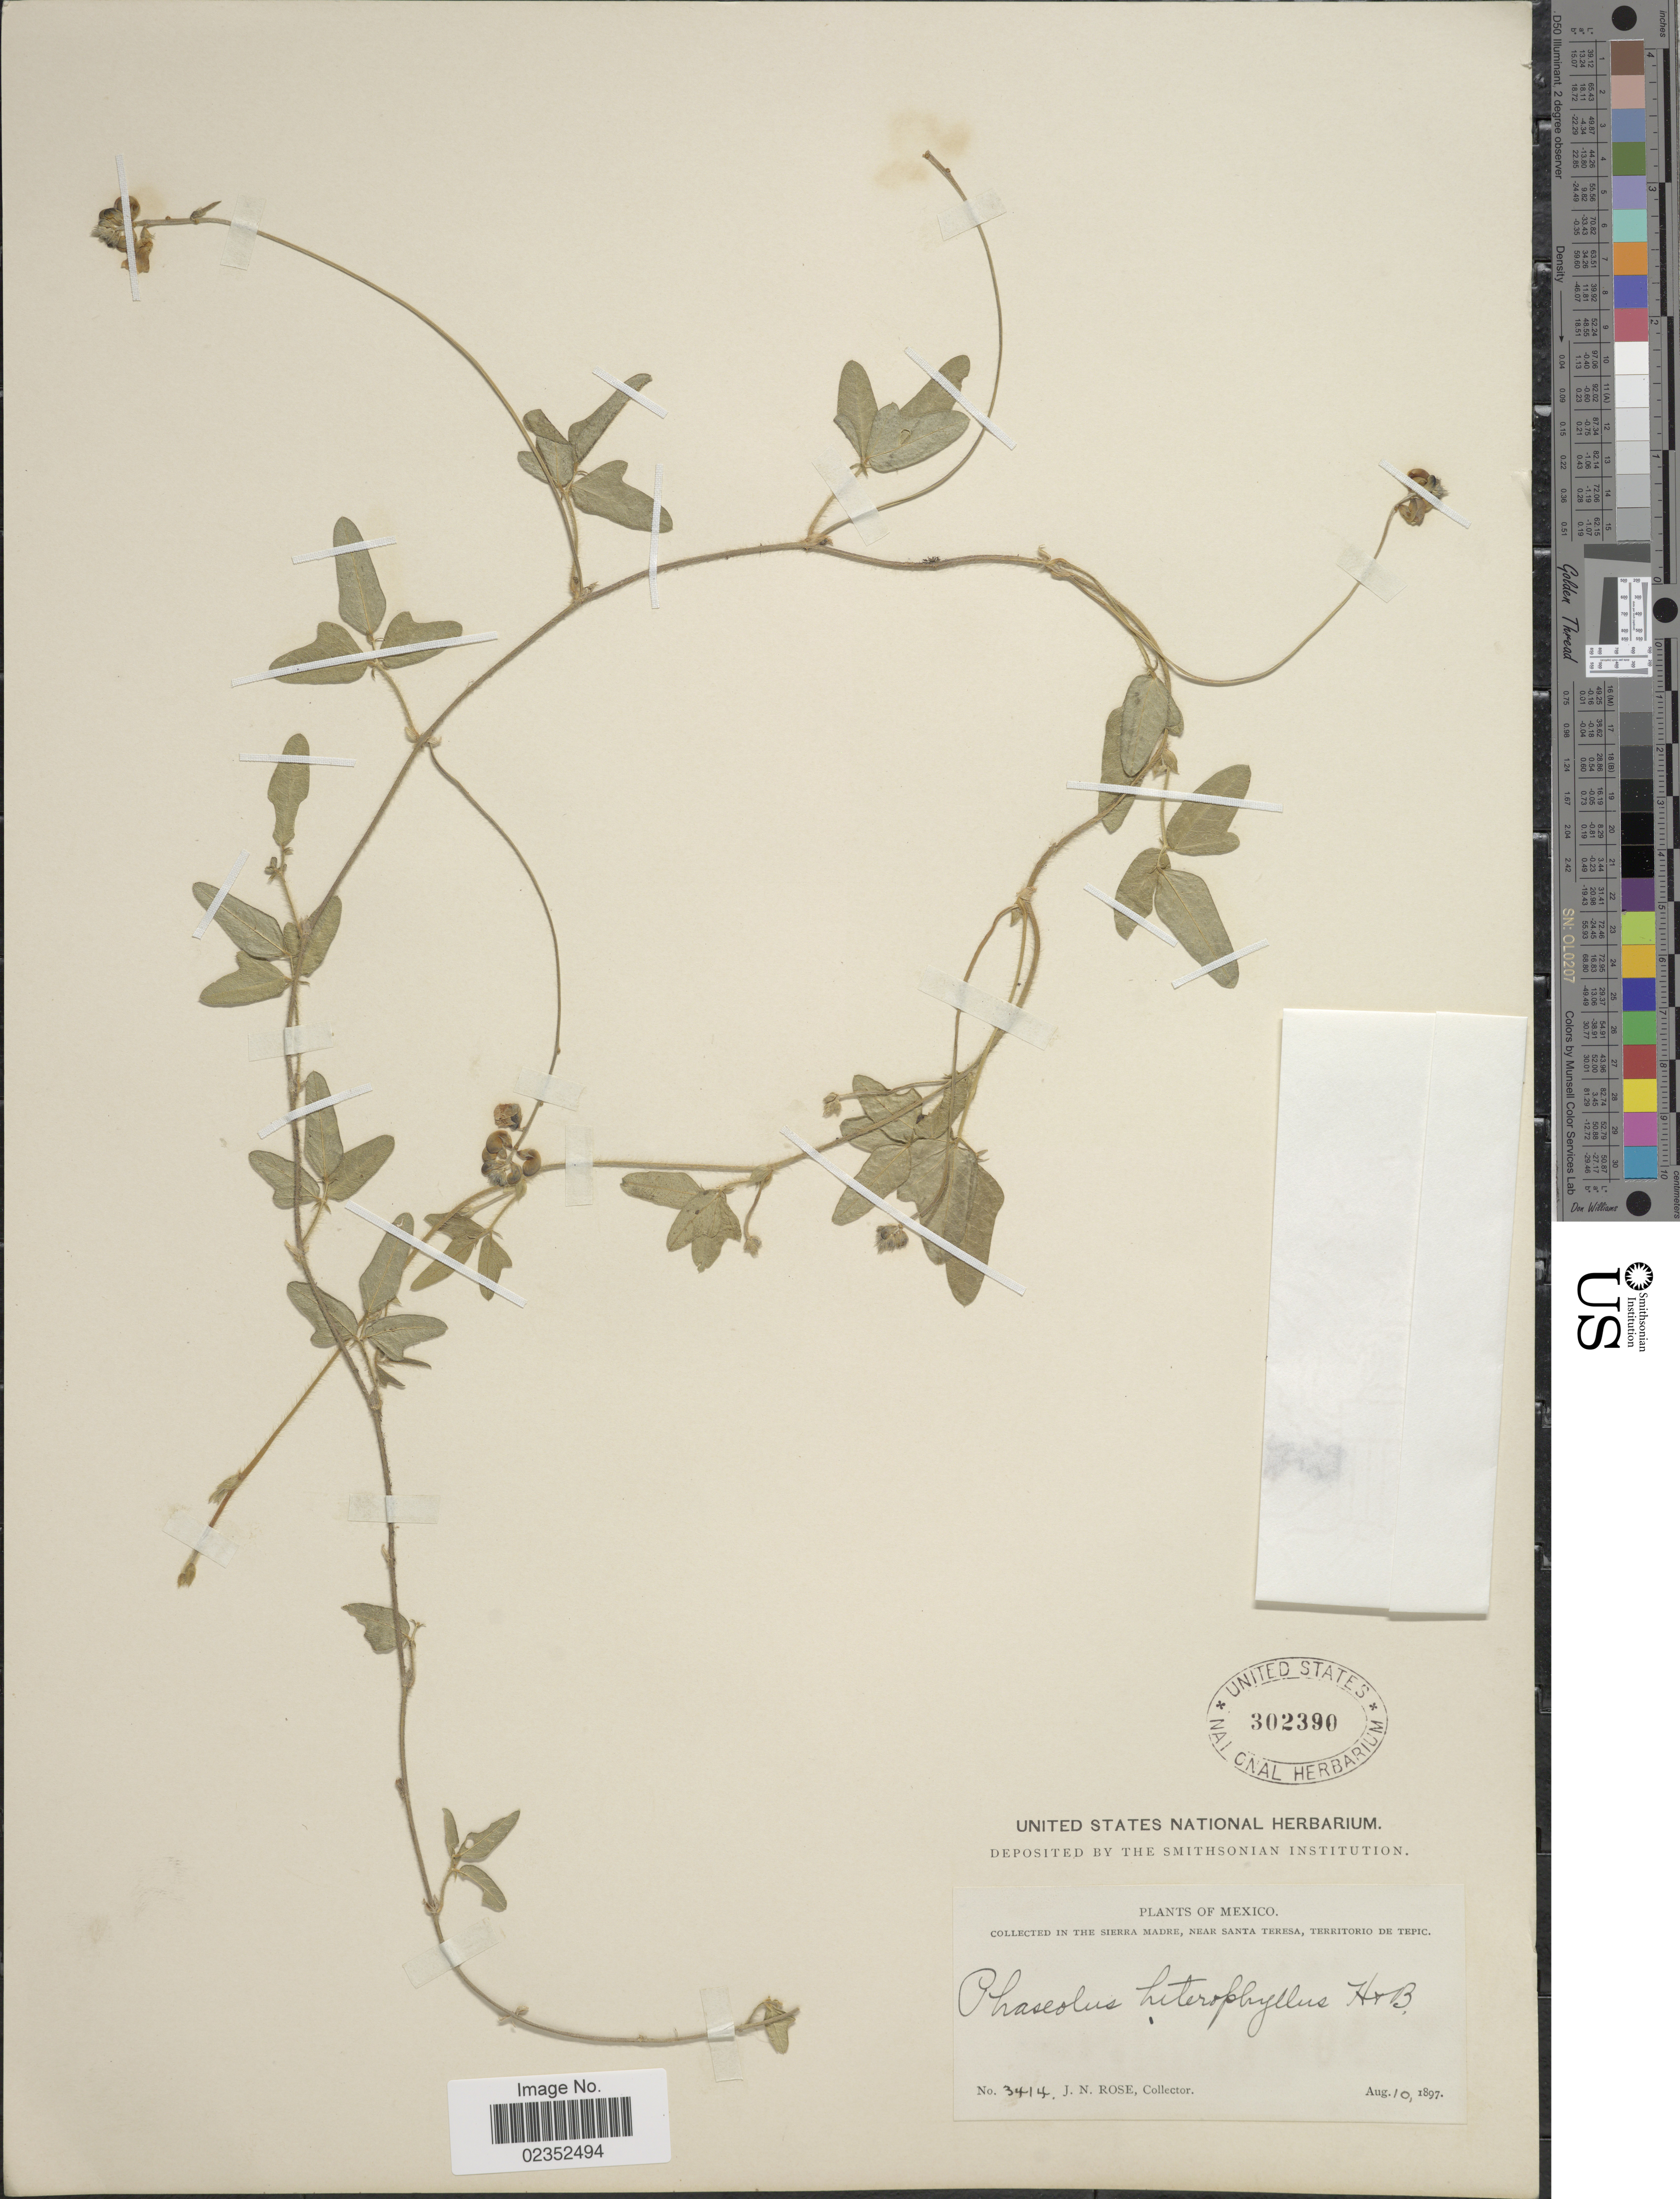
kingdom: Plantae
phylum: Tracheophyta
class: Magnoliopsida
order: Fabales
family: Fabaceae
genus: Macroptilium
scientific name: Macroptilium gibbosifolium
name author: (Ortega) A. Delgado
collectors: J. N. Rose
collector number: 3414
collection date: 1897-08-10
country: Mexico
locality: Sierra Madre, near Santa Teresa, Territorio de Tepic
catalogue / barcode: US 302390